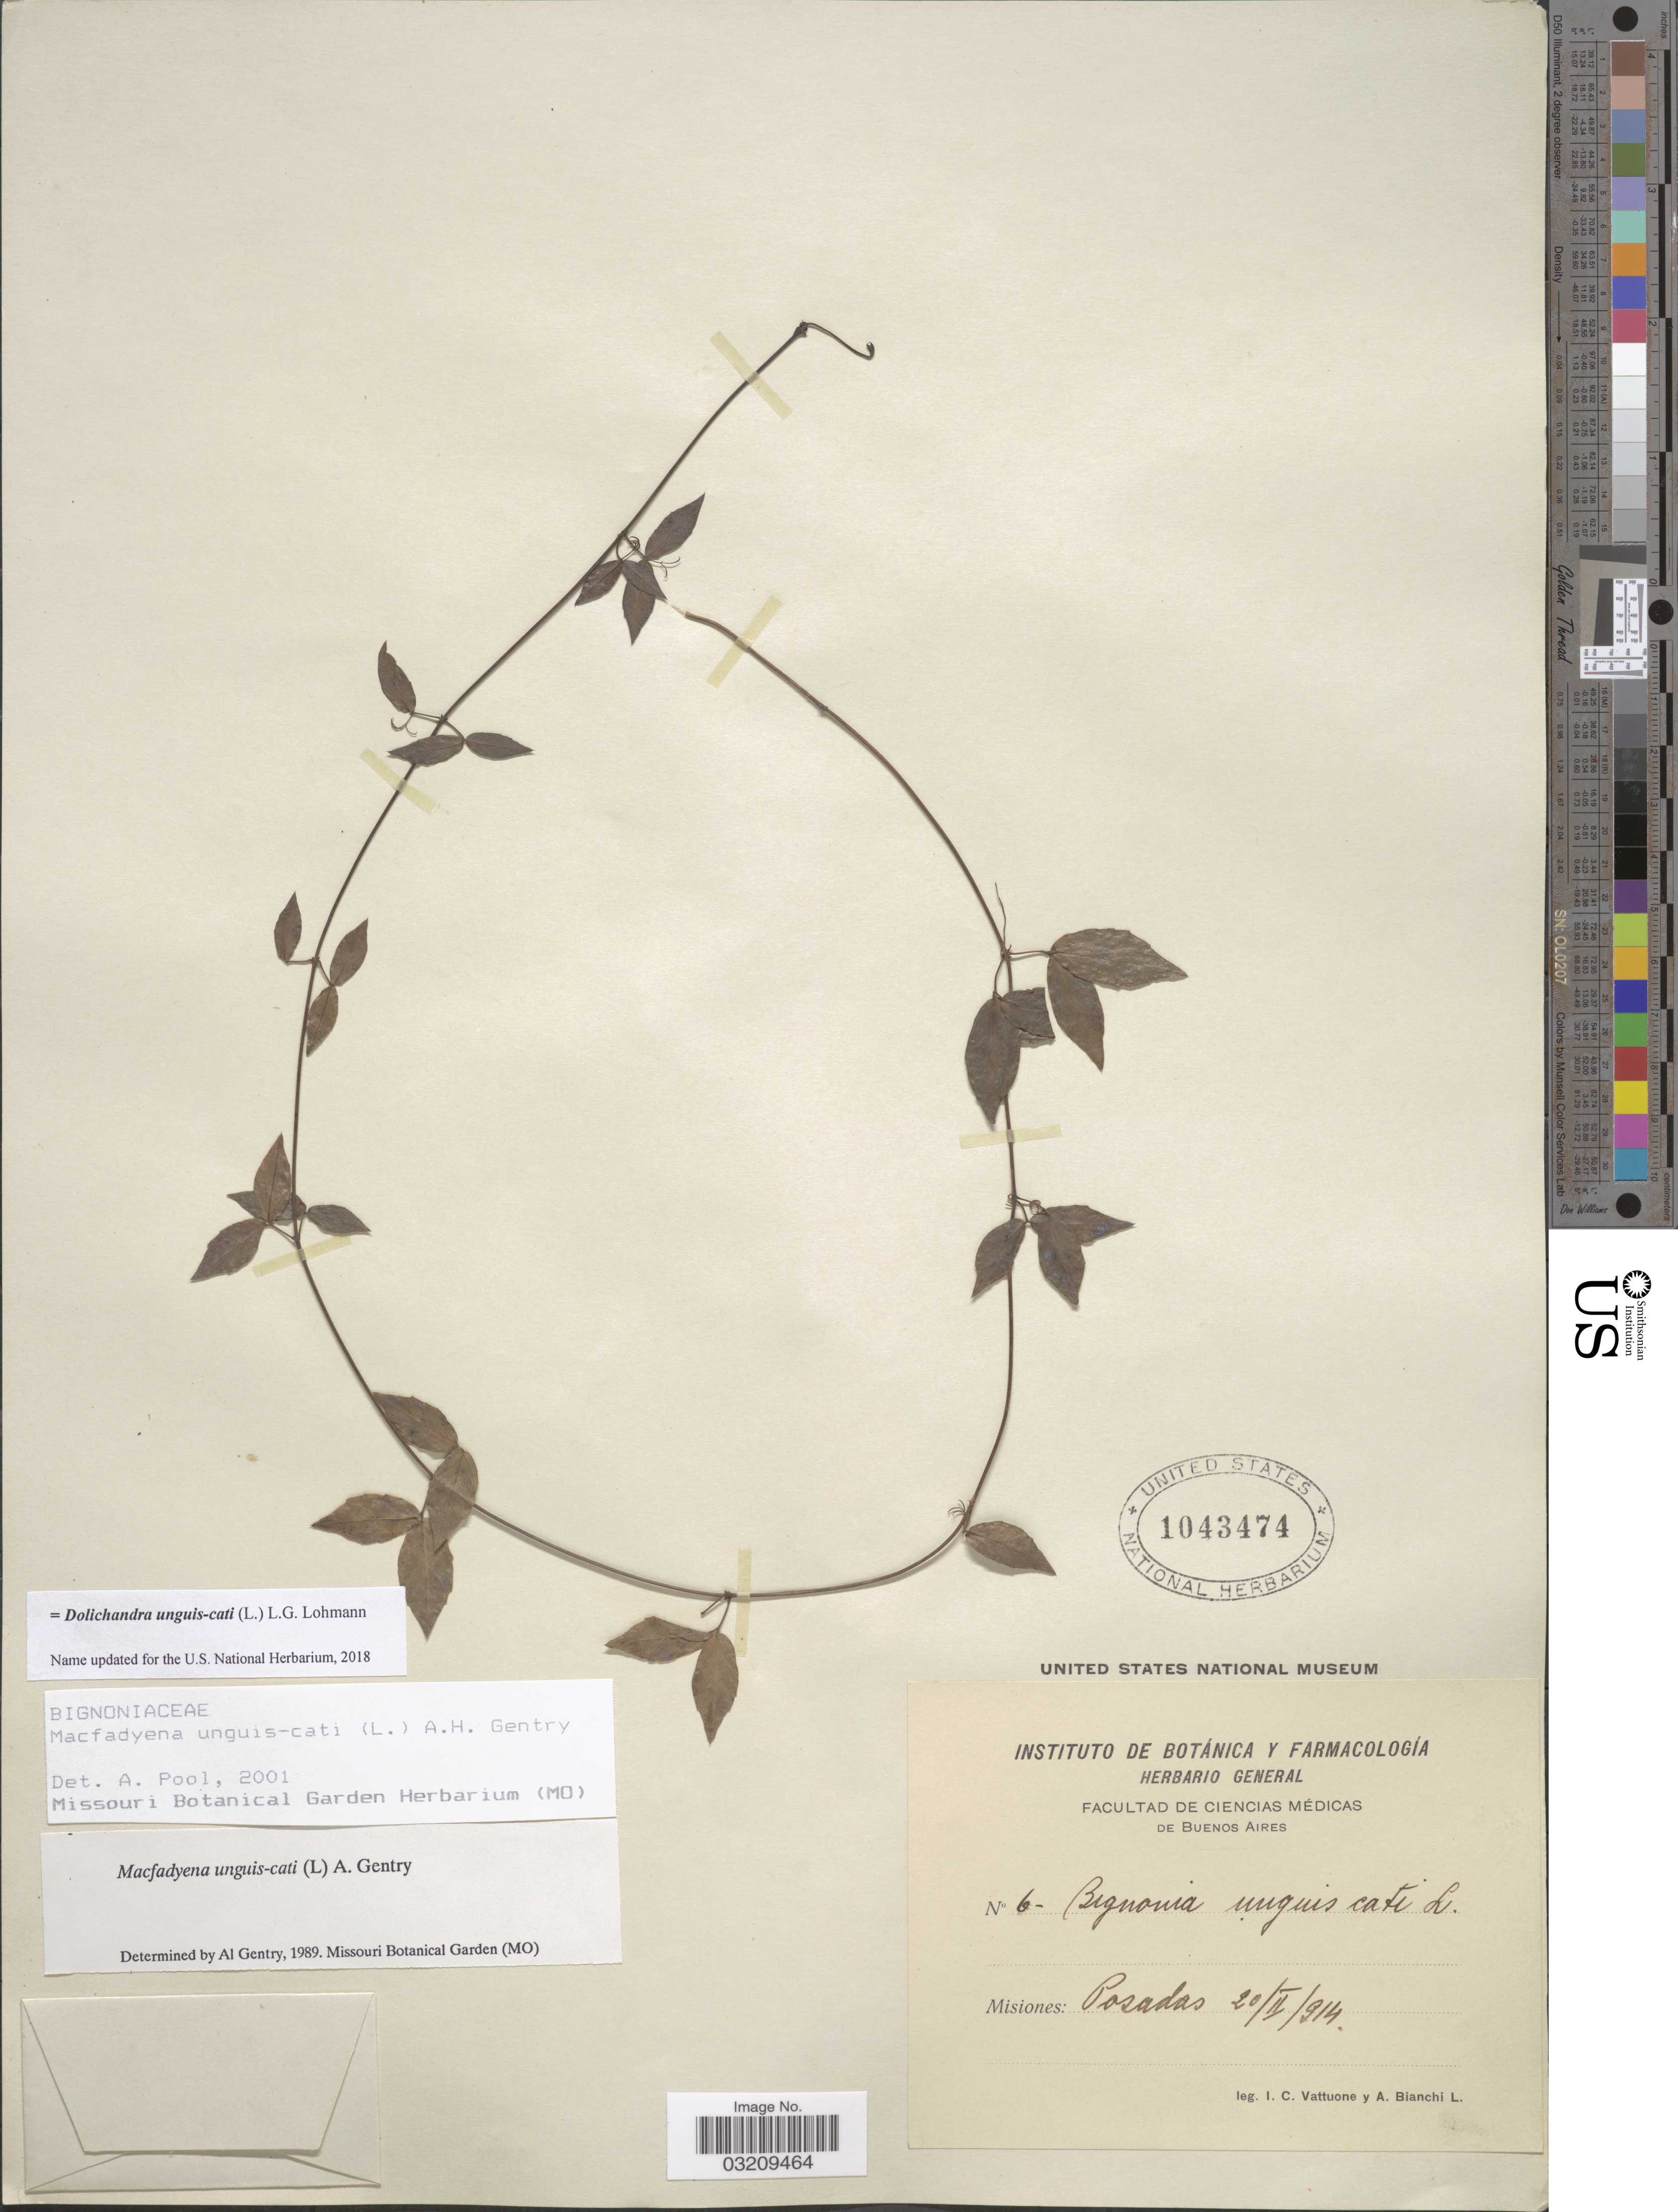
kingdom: Plantae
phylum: Tracheophyta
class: Magnoliopsida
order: Lamiales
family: Bignoniaceae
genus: Dolichandra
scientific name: Dolichandra unguis-cati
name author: (L.) L.G. Lohmann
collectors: I. Vattuone & A. Bianchi L.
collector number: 6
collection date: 1914-02-20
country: Argentina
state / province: Misiones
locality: Posadas.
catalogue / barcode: US 1043474